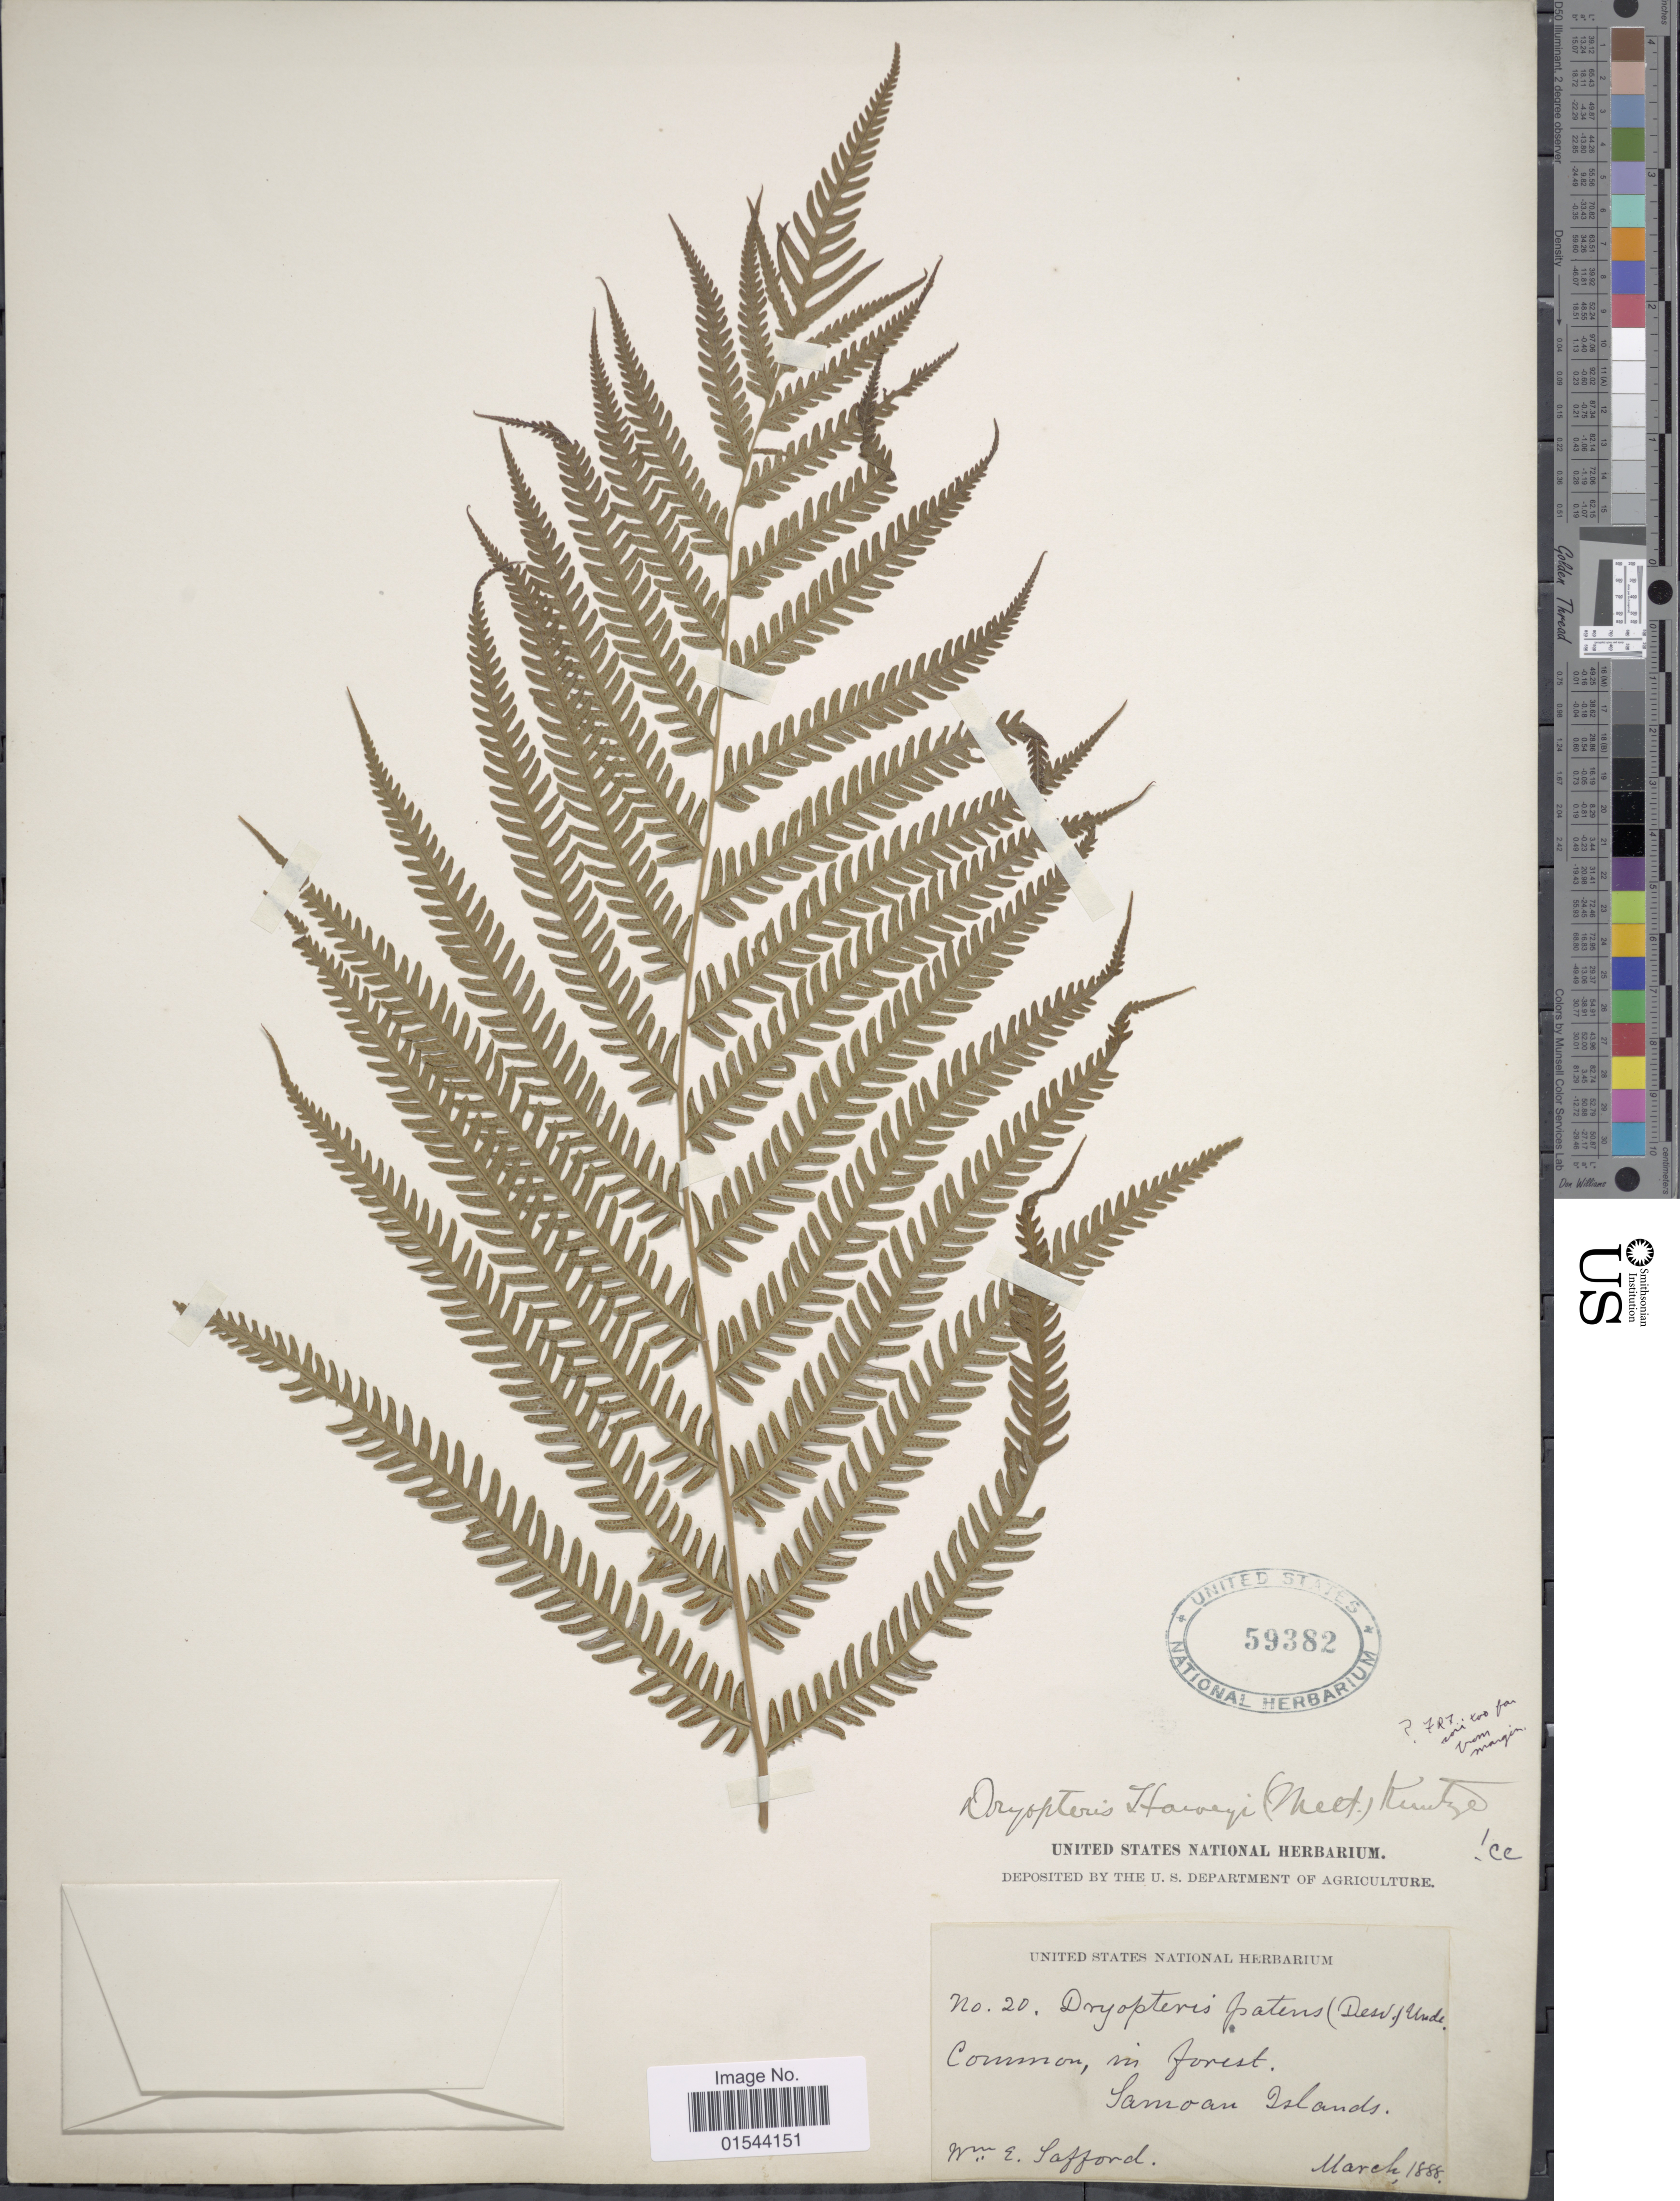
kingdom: Plantae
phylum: Tracheophyta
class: Polypodiopsida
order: Polypodiales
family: Thelypteridaceae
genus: Christella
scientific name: Christella harveyi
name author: (Mett.) Holttum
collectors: W. E. Safford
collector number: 20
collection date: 1888-03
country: American Samoa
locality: Common, in forest. Samaon Islands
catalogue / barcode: US 59382